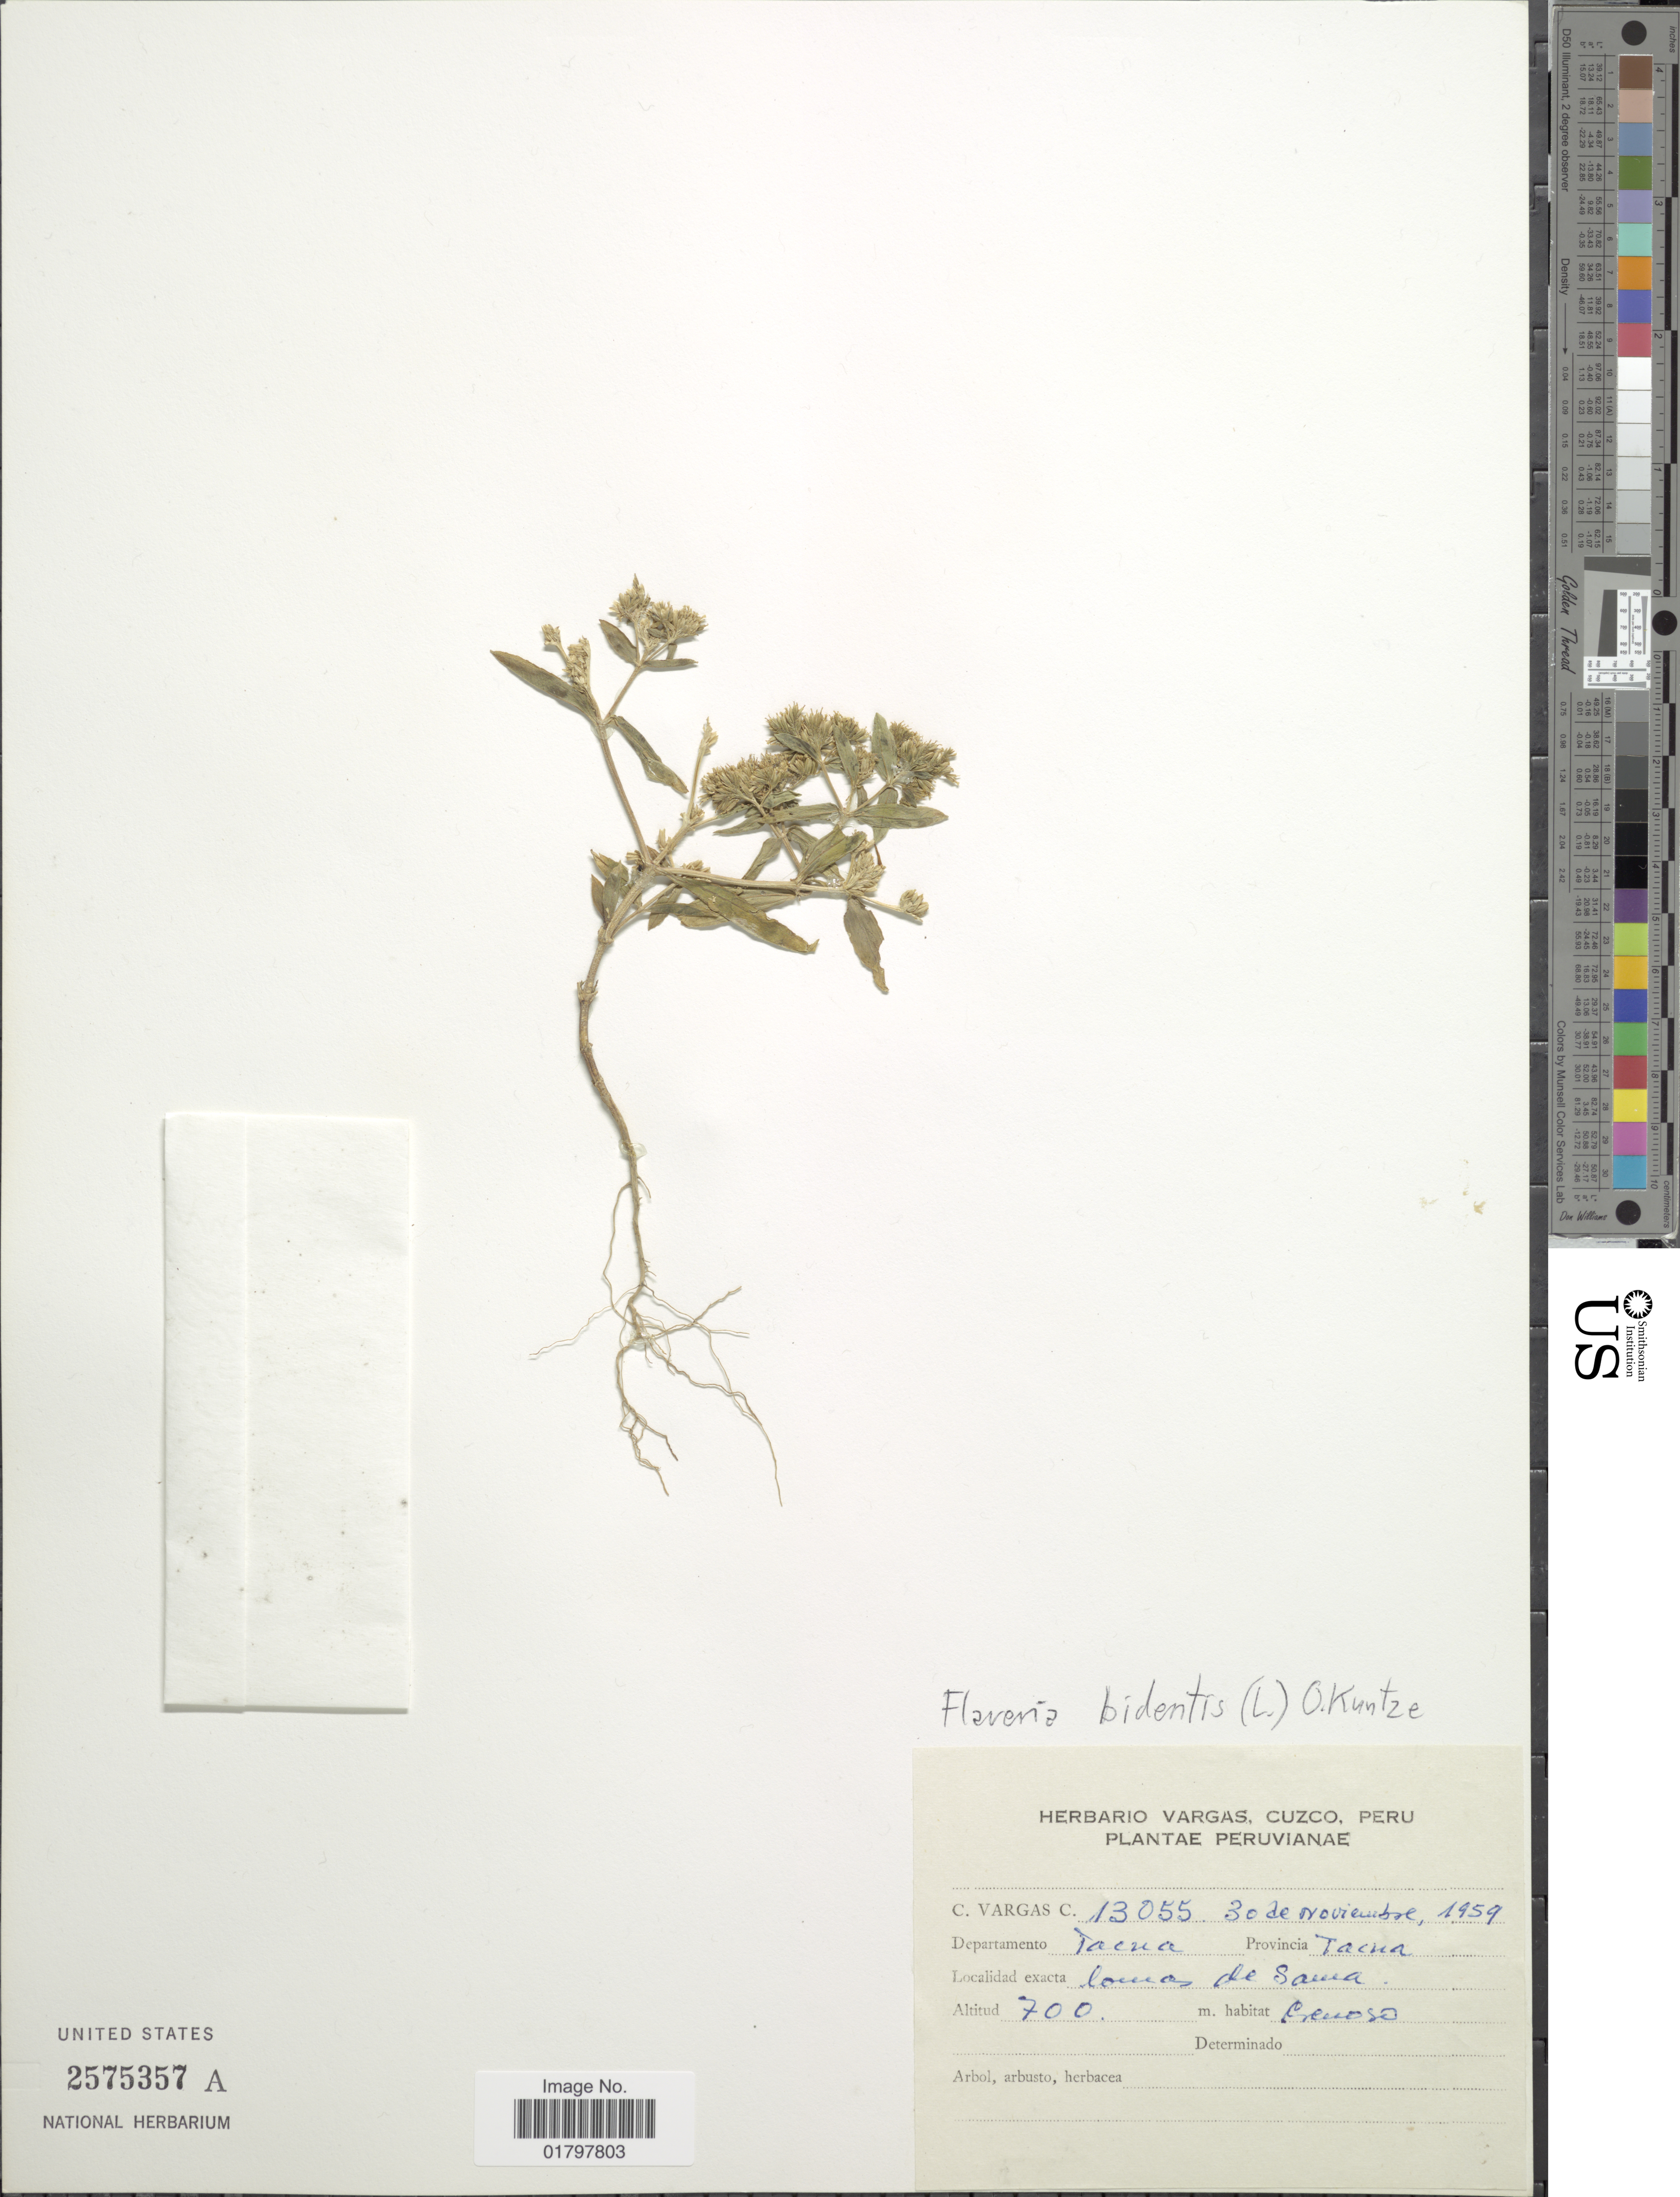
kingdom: Plantae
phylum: Tracheophyta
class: Magnoliopsida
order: Asterales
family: Asteraceae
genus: Flaveria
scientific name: Flaveria bidentis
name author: (L.) Kuntze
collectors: C. Vargas Calderón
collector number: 13055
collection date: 1959-11-30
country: Peru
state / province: Tacna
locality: Departamento tacna. Provincia Tacna. Lomas de Sama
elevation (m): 700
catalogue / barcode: US 2575357A